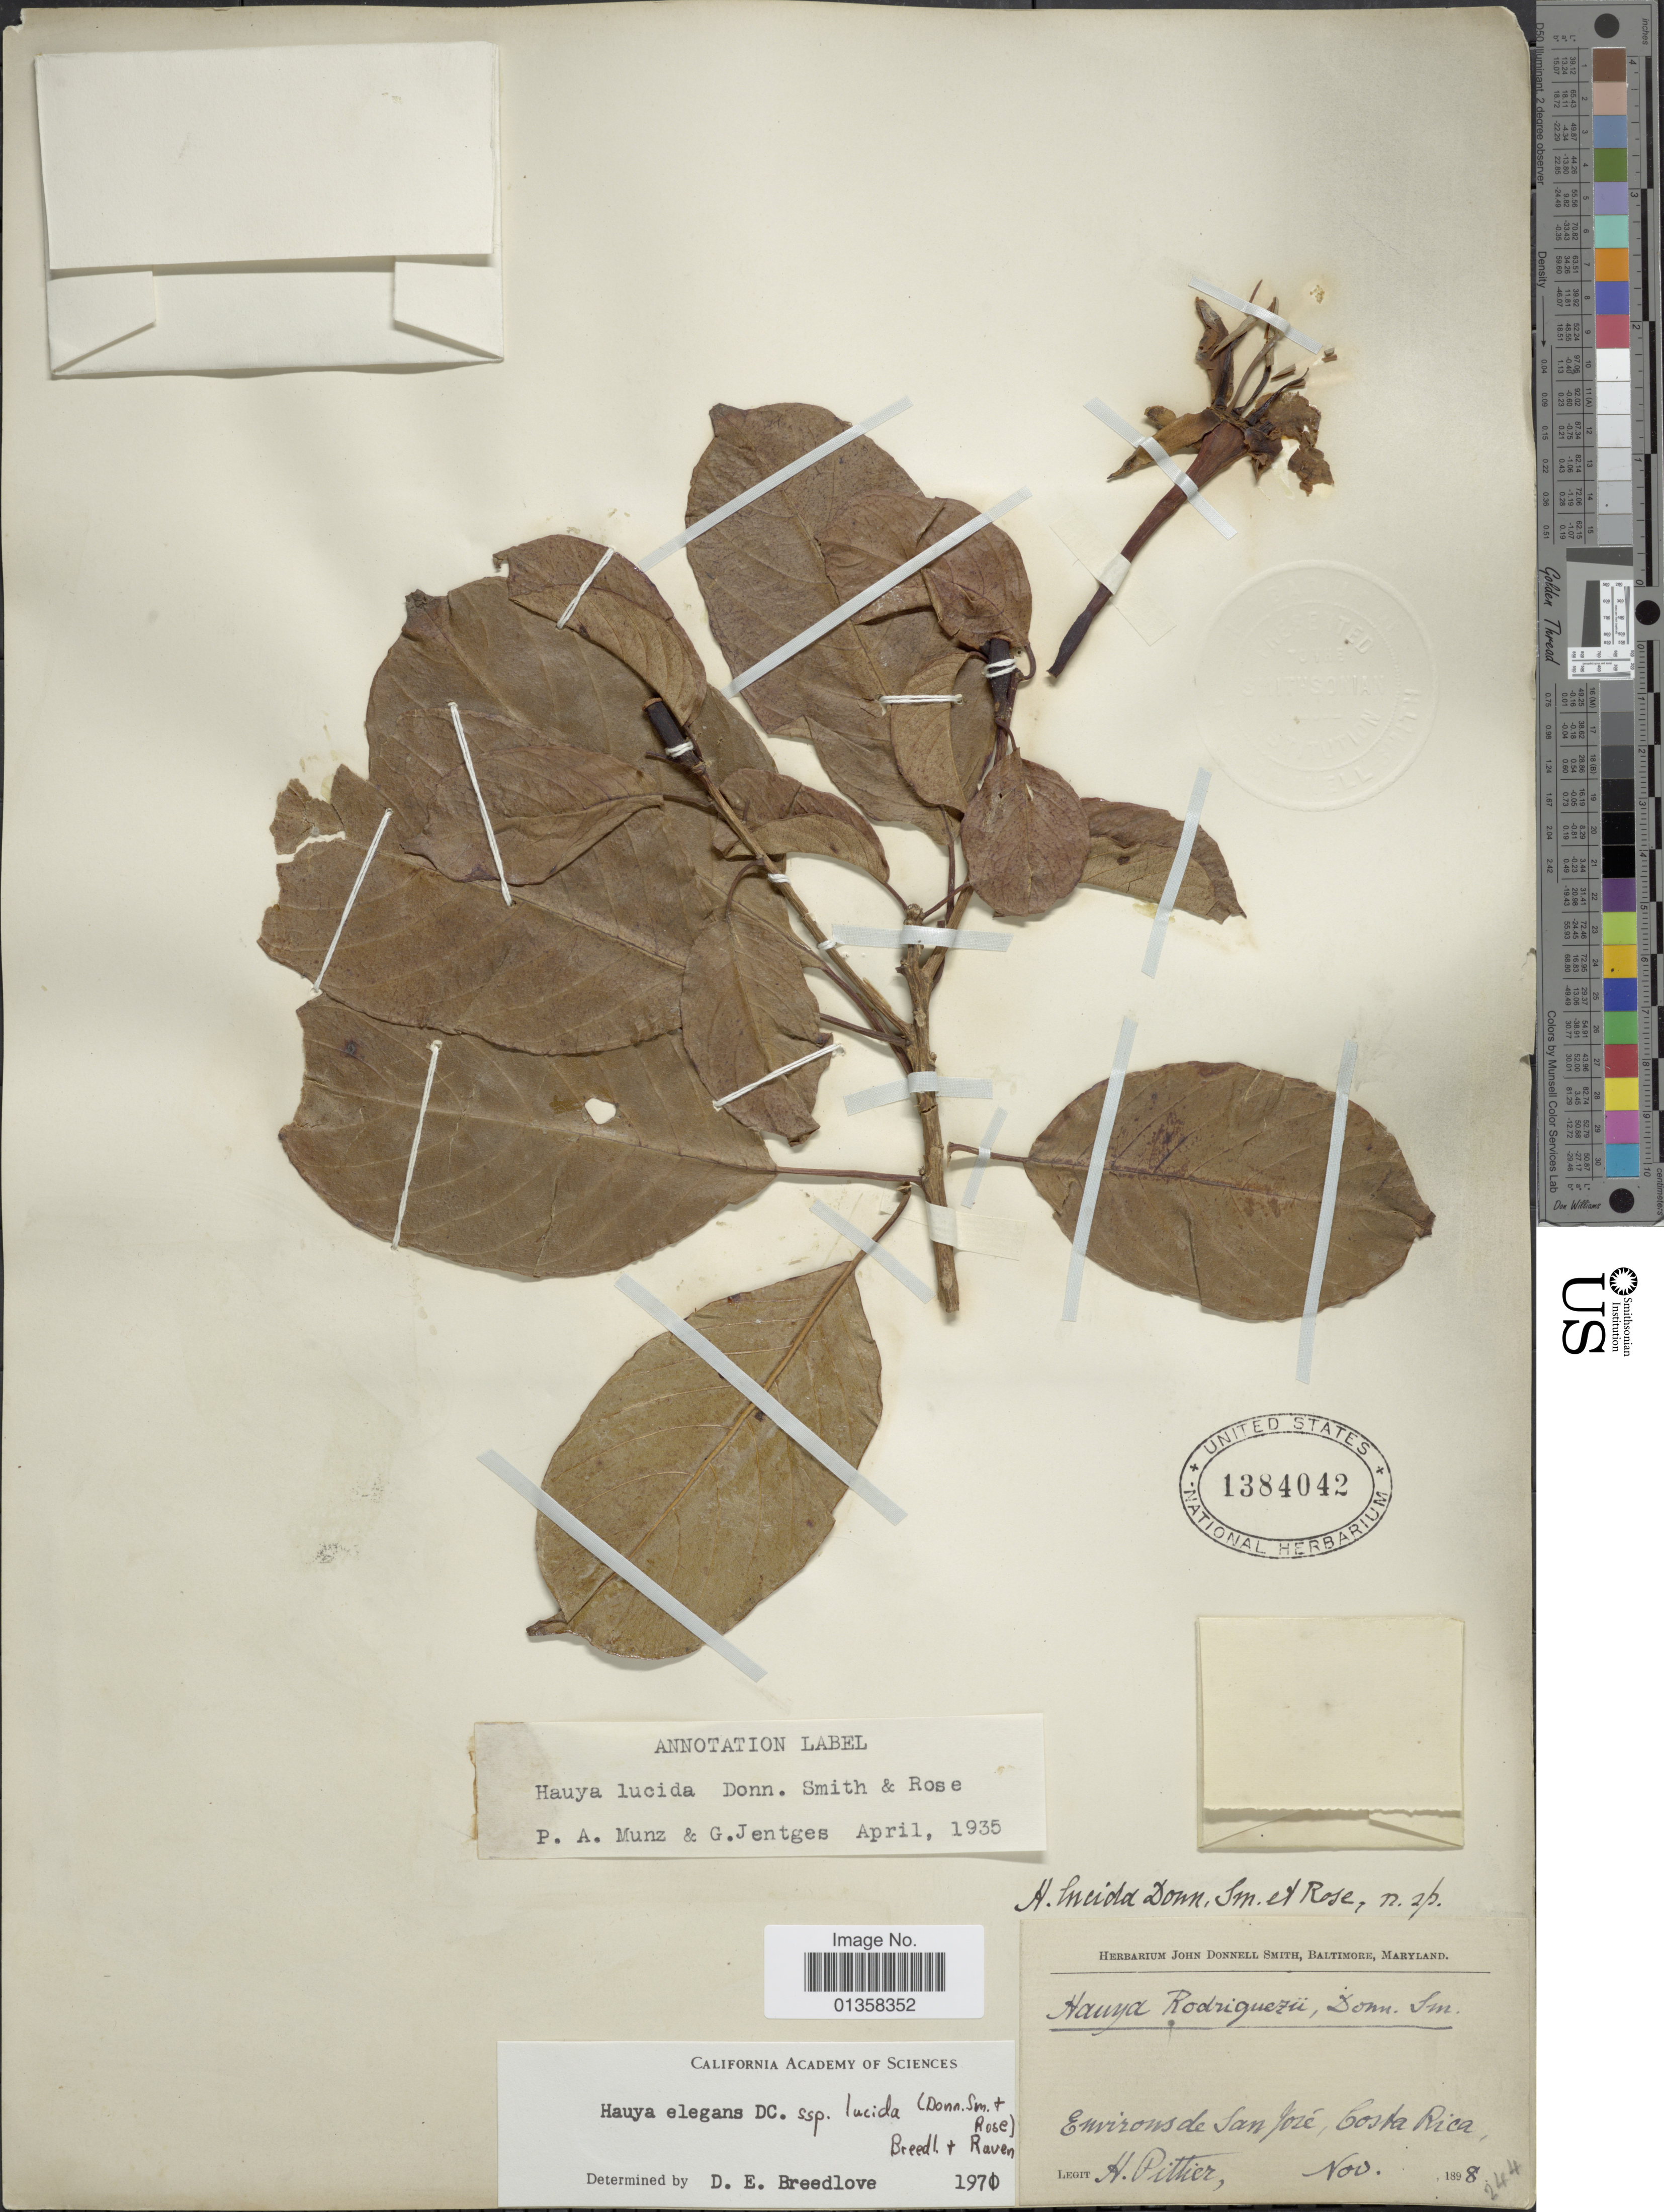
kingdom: Plantae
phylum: Tracheophyta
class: Magnoliopsida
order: Myrtales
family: Onagraceae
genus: Hauya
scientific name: Hauya elegans subsp. lucida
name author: (Donn. Sm. & Rose) P.H. Raven & Breedlove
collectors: H. F. Pittier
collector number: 244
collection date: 1898-11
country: Costa Rica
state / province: San José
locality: Environs de San José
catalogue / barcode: US 1384042